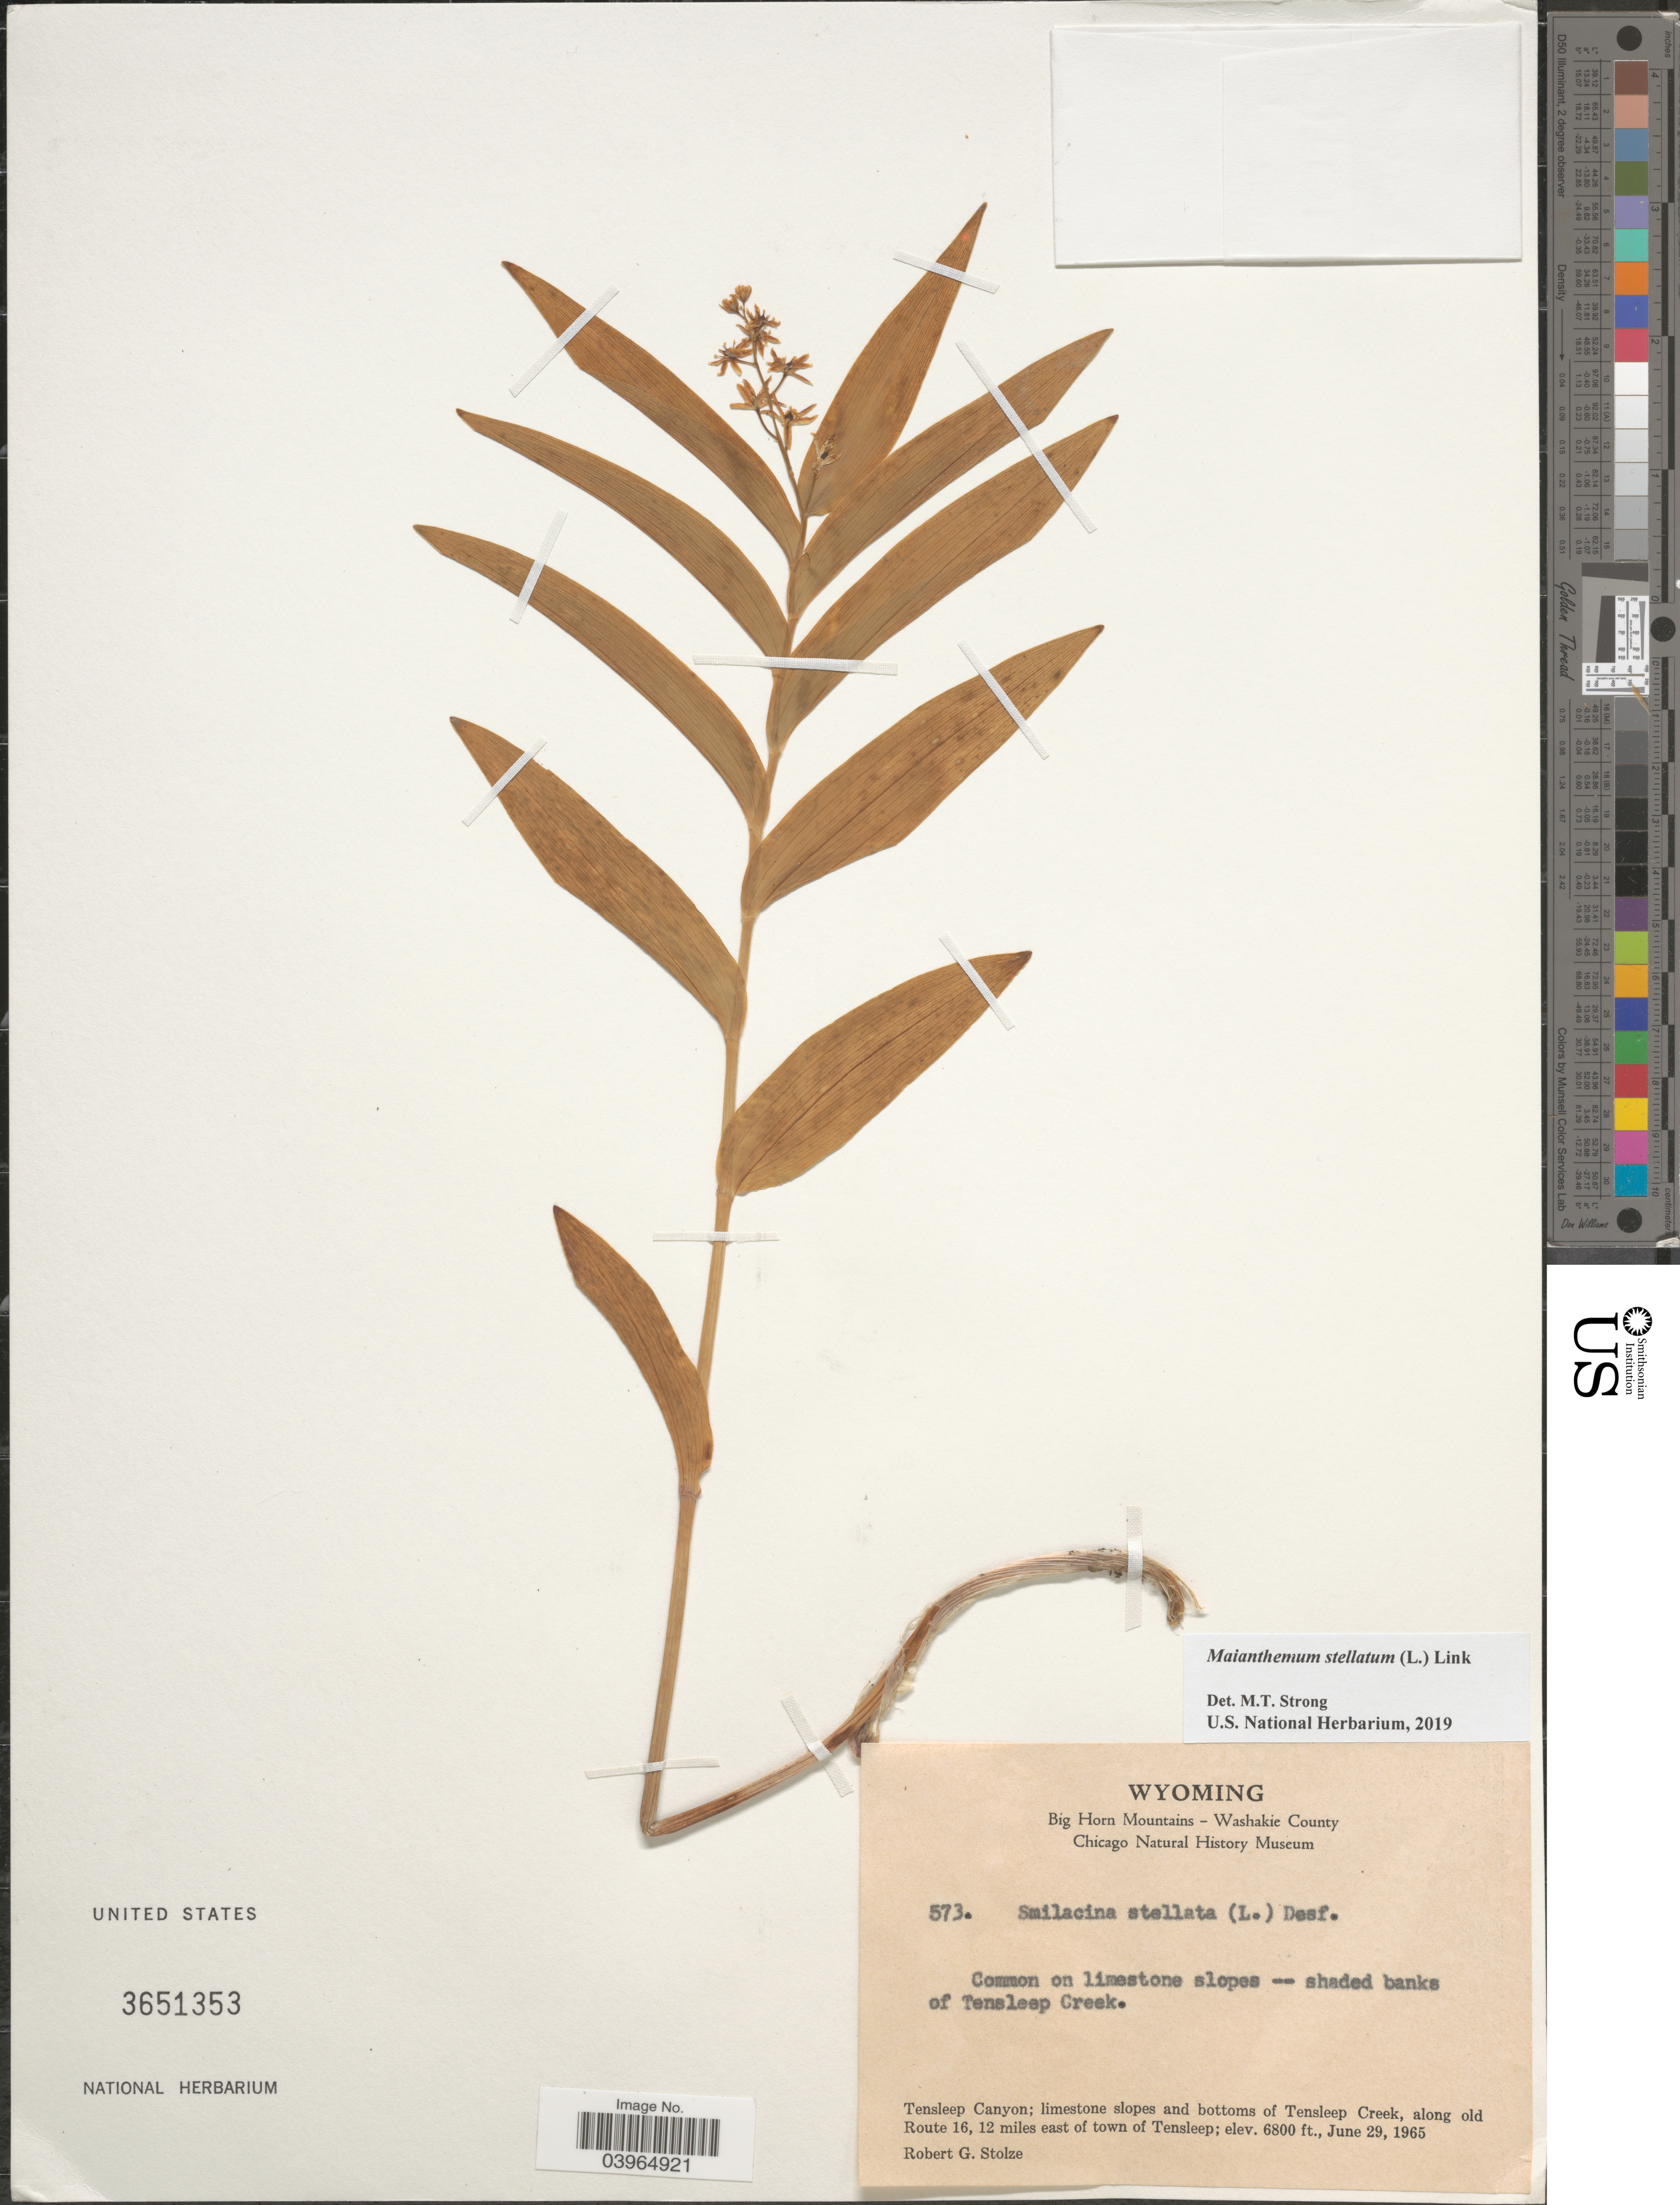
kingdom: Plantae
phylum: Tracheophyta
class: Liliopsida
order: Asparagales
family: Asparagaceae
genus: Maianthemum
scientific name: Maianthemum stellatum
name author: (L.) Link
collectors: R. G. Stolze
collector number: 573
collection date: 1965-06-29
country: United States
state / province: Wyoming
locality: Big Horn Mountains - Washakie County. Shaded banks of Tensleep Creek. Tensleep Canyon; limestone slopes and bottoms of Tensleep Creek, along old Route 16, 12 miles east of town of Tensleep.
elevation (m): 2073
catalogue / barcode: US 3651353